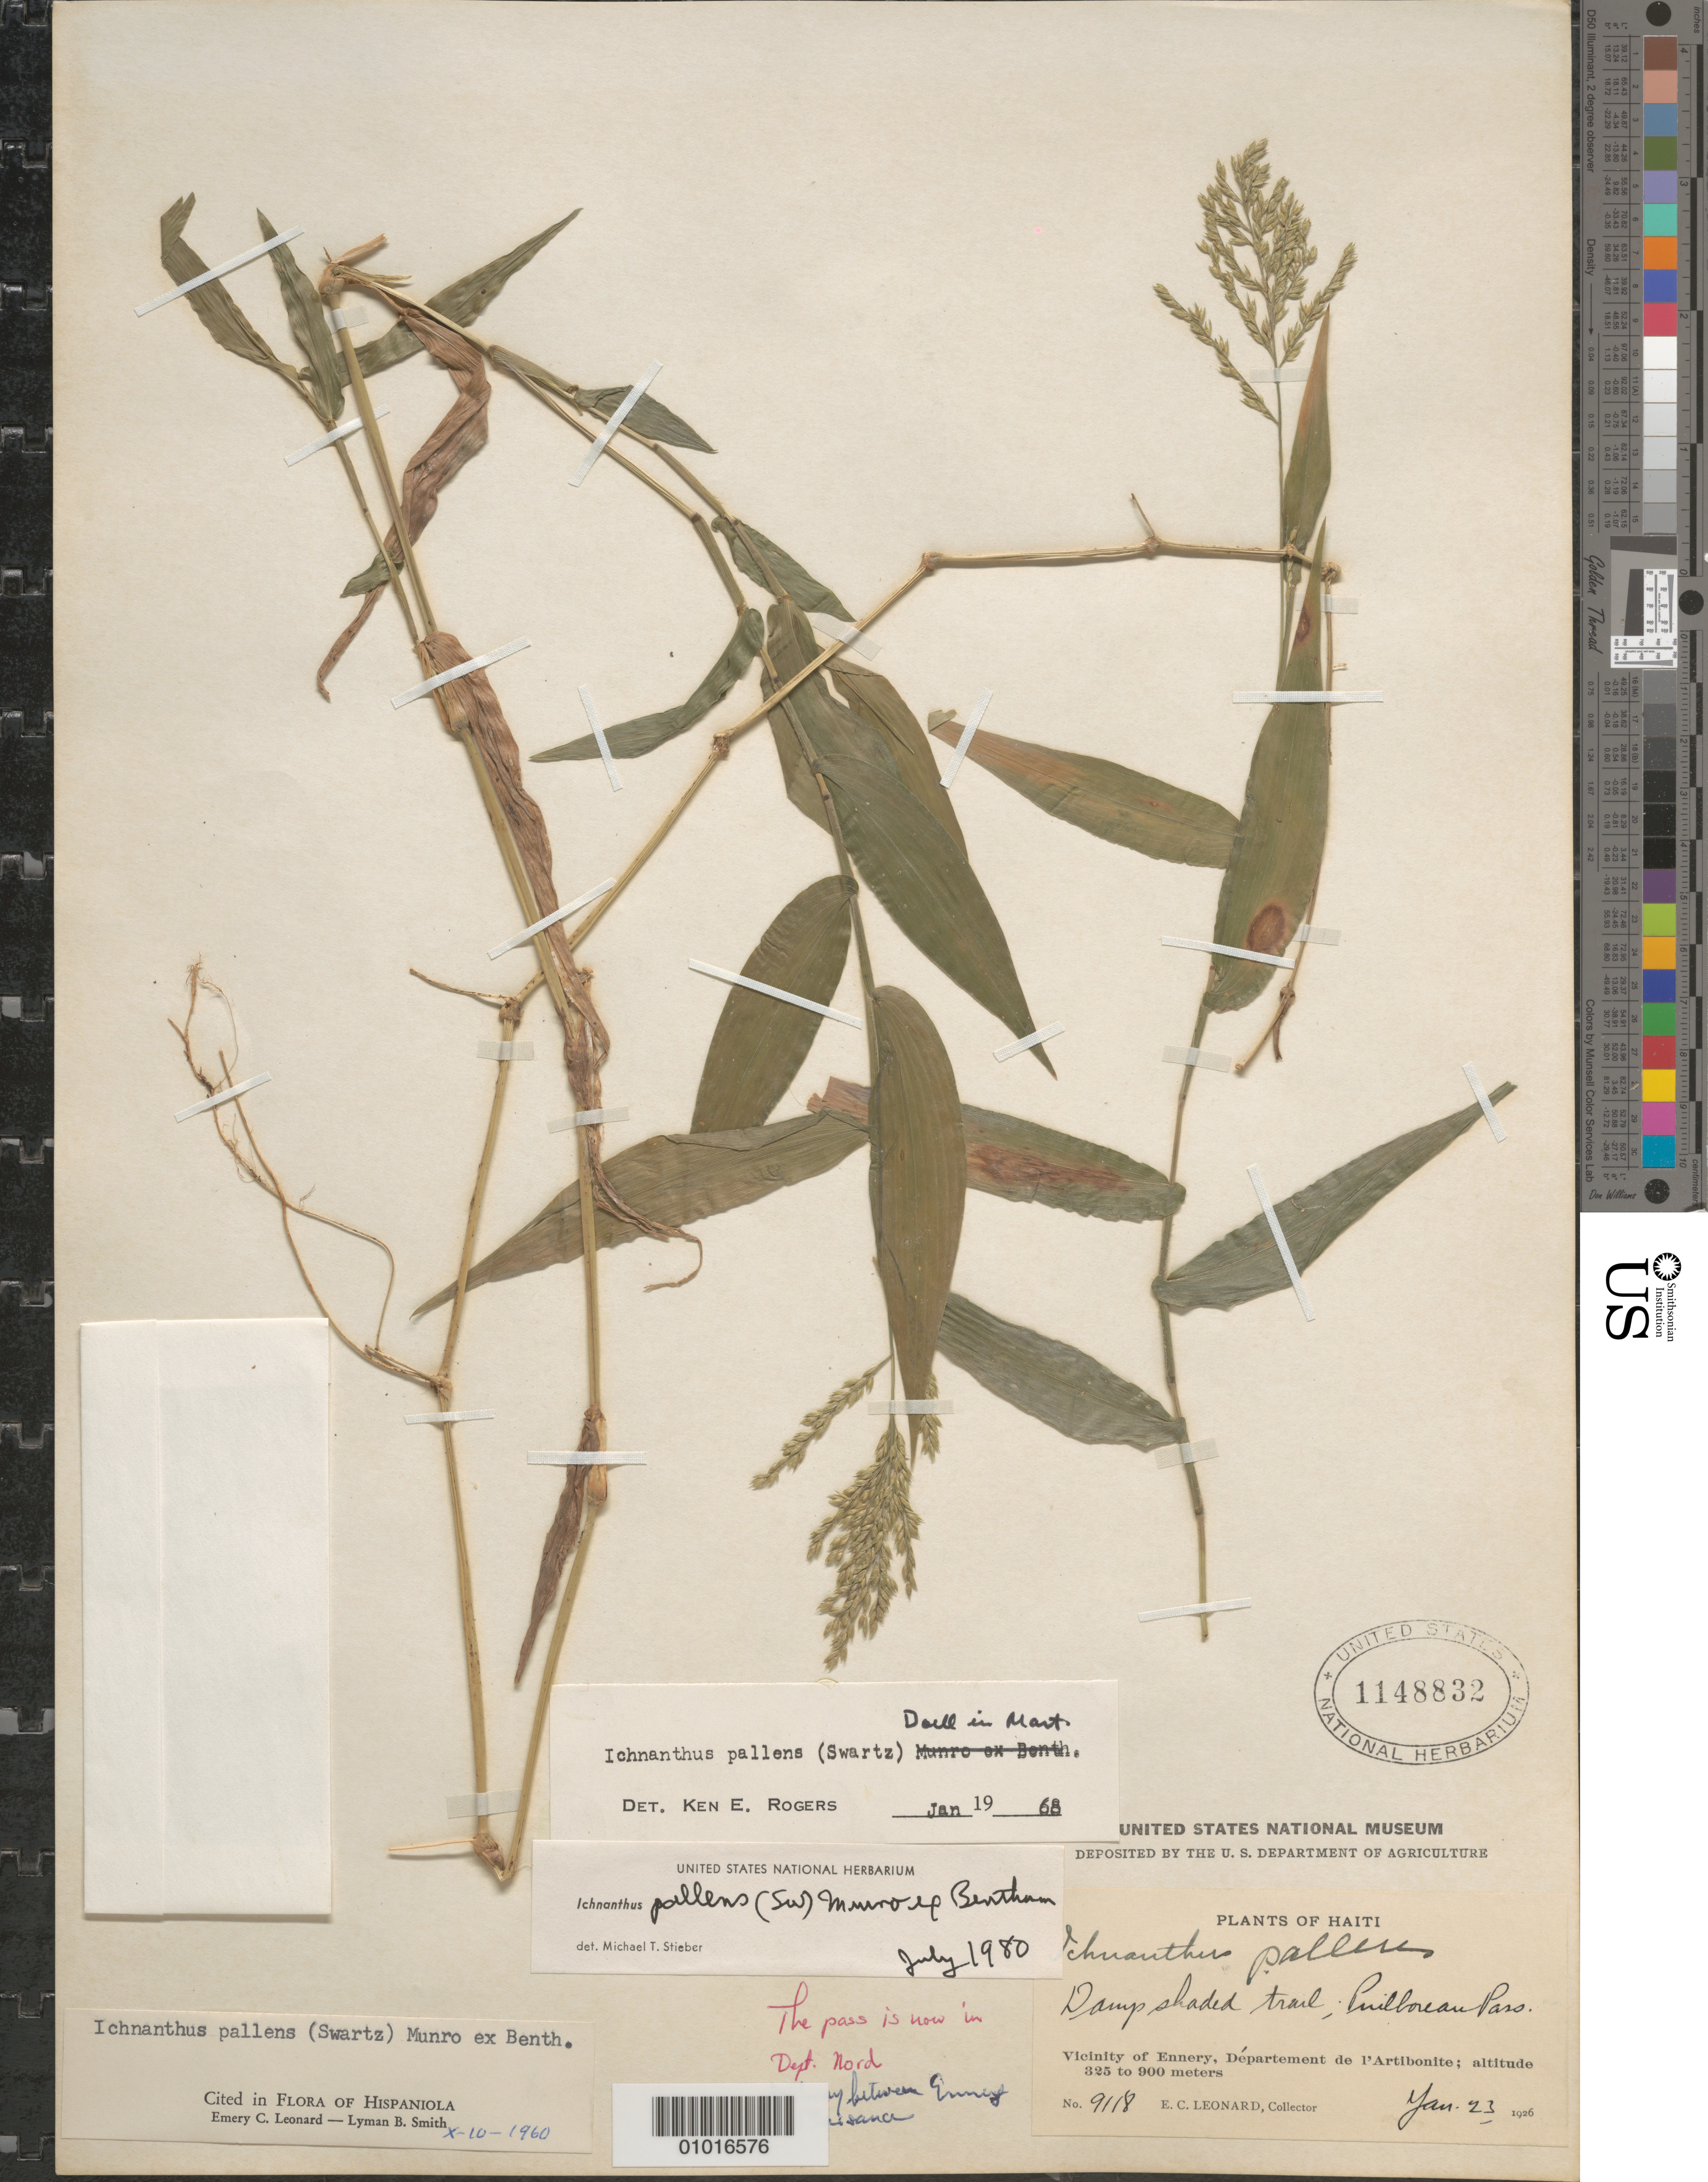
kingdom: Plantae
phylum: Tracheophyta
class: Liliopsida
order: Poales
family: Poaceae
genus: Ichnanthus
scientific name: Ichnanthus pallens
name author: (Sw.) Munro ex Benth.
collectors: E. C. Leonard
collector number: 9118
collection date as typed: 23 Jan 1926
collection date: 1926-01-23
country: Haiti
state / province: Nord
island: Hispaniola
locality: Midway between Ennery and Plaisance, Puilboreau pass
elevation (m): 325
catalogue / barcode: US 1148832